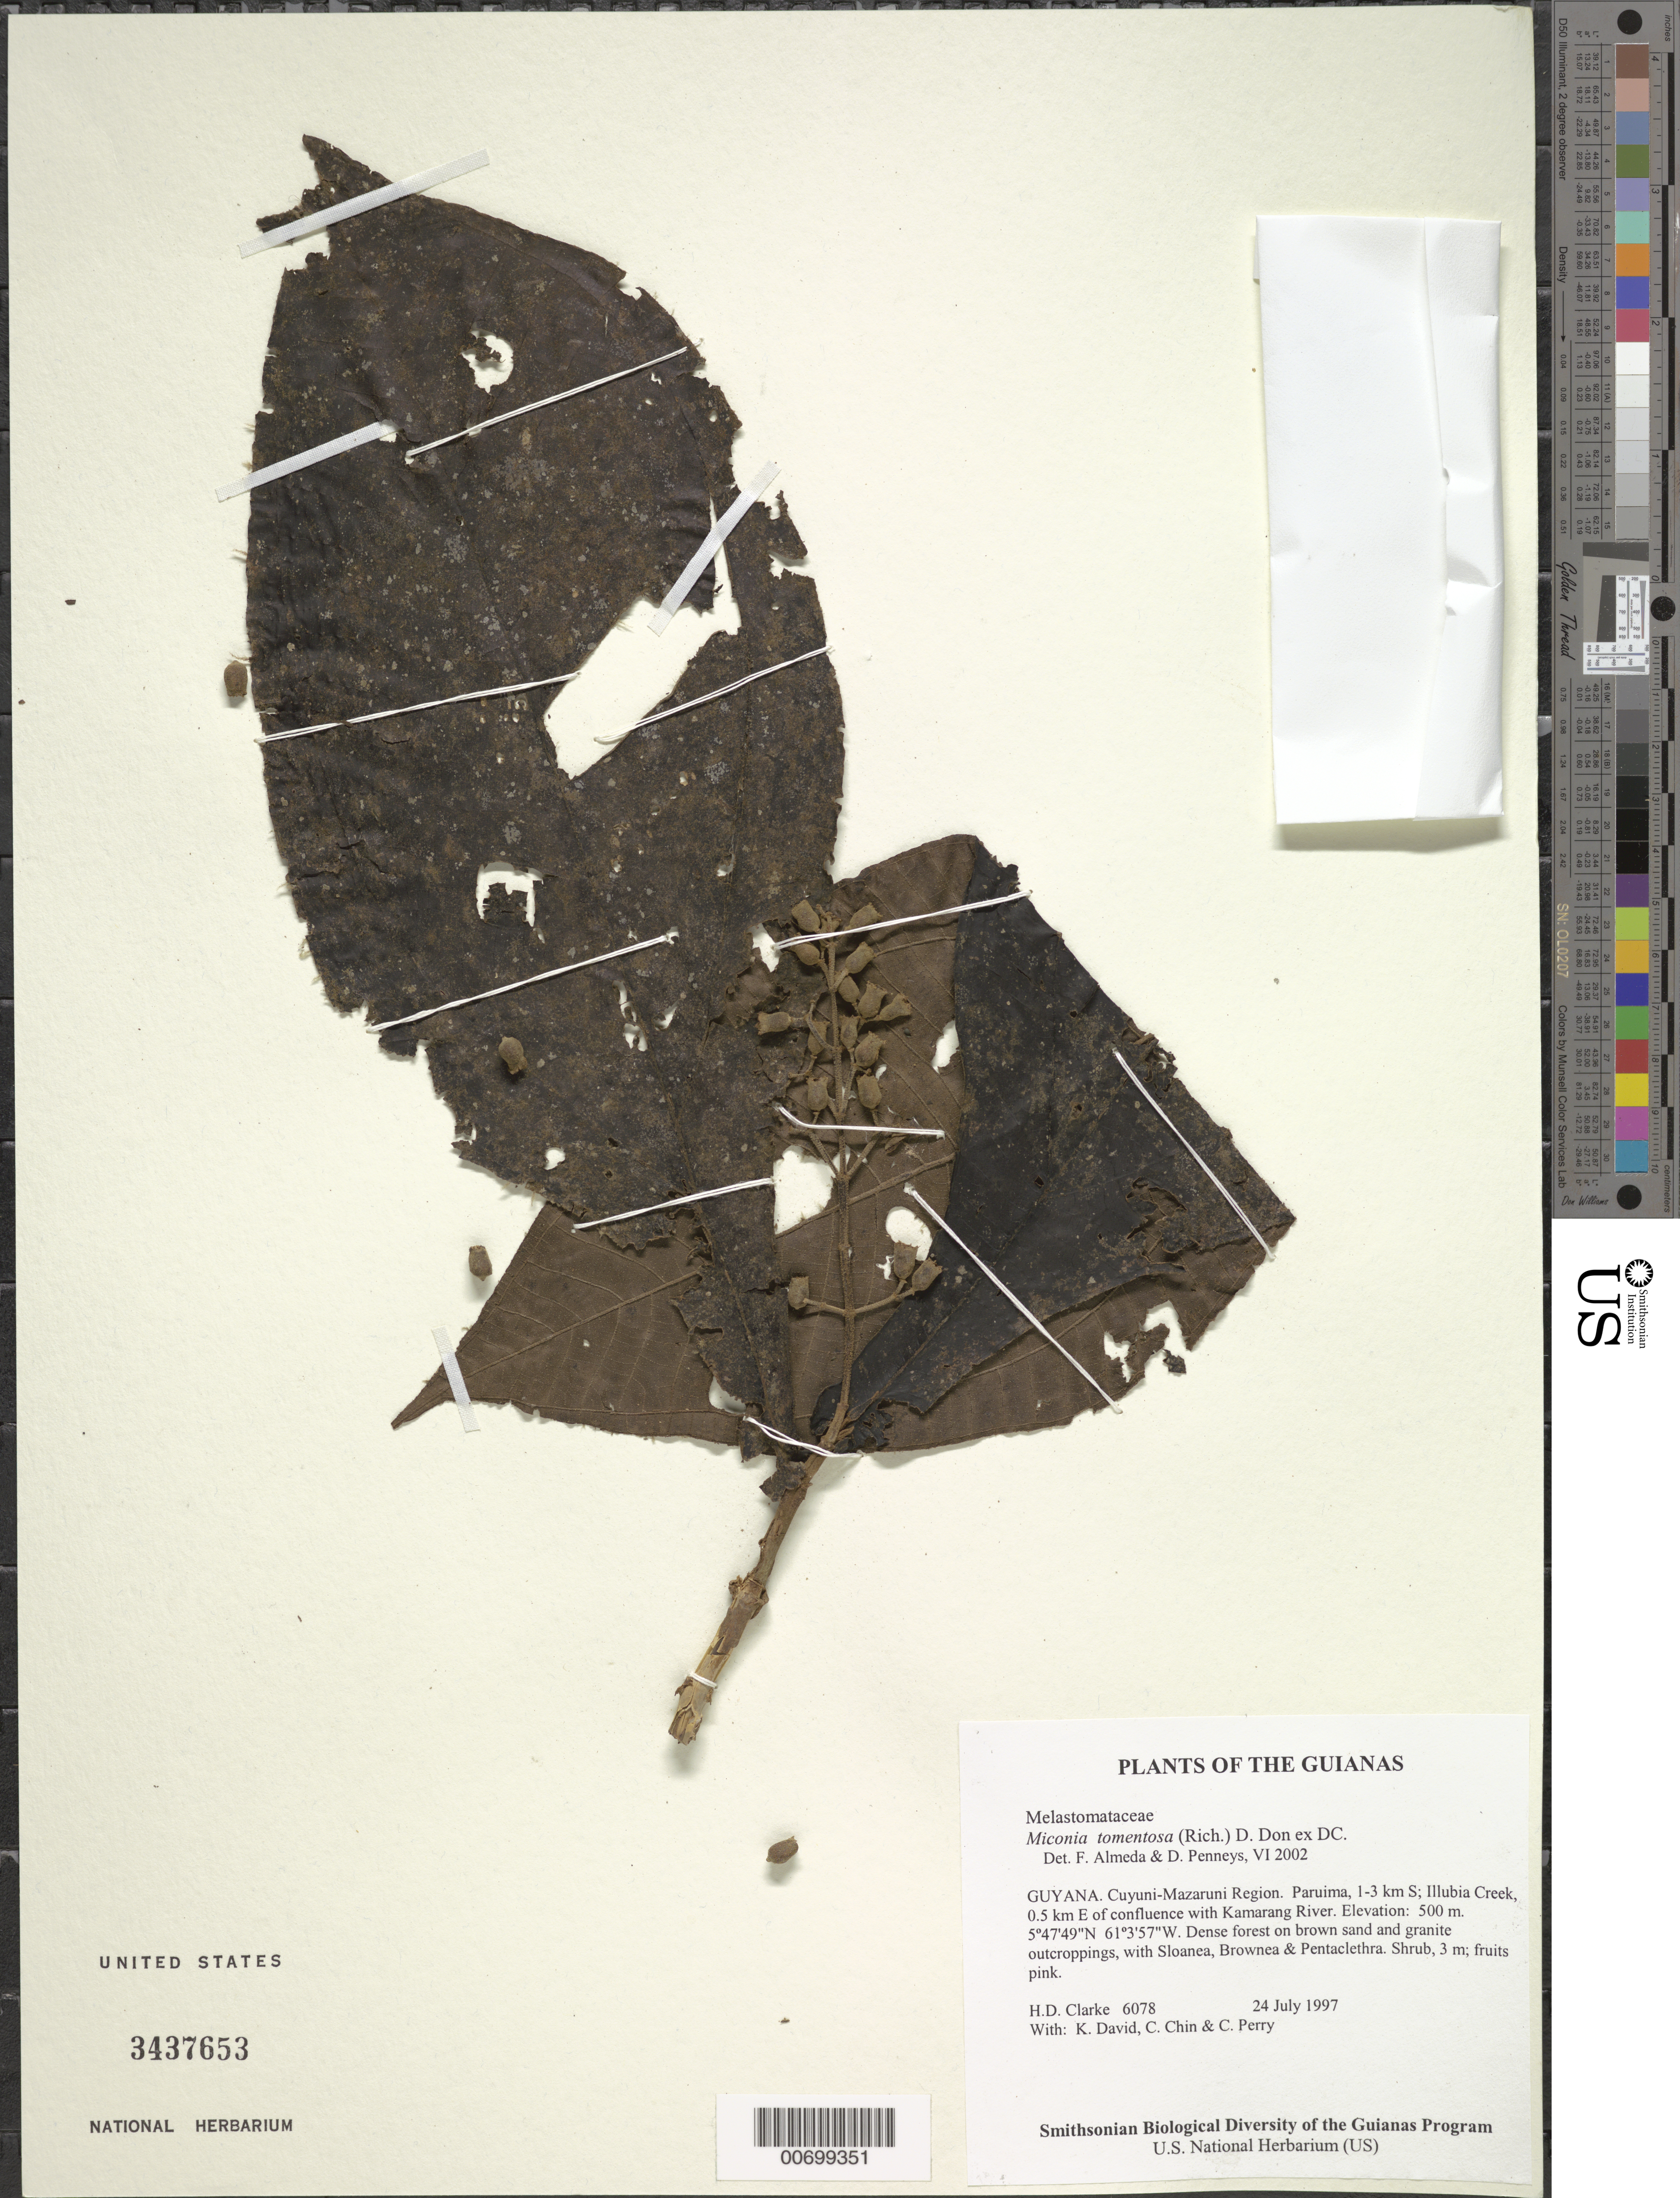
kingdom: Plantae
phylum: Tracheophyta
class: Magnoliopsida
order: Myrtales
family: Melastomataceae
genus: Miconia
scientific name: Miconia tomentosa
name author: (Rich.) D. Don ex DC.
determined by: Almeda, F.; Penneys, D. S.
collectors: H. D. Clarke, K. David, C. Chin & C. Perry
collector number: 6078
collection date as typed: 24 July 1997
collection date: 1997-07-24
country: Guyana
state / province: Cuyuni-Mazaruni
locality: Paruima, 1-3 km S; Illubia Creek, 0.5 km E of confluence with Kamarang River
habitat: Dense forest on brown sand and granite outcroppings, with Sloanea, Brownea & Pentaclethra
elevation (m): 500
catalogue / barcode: US 3437653